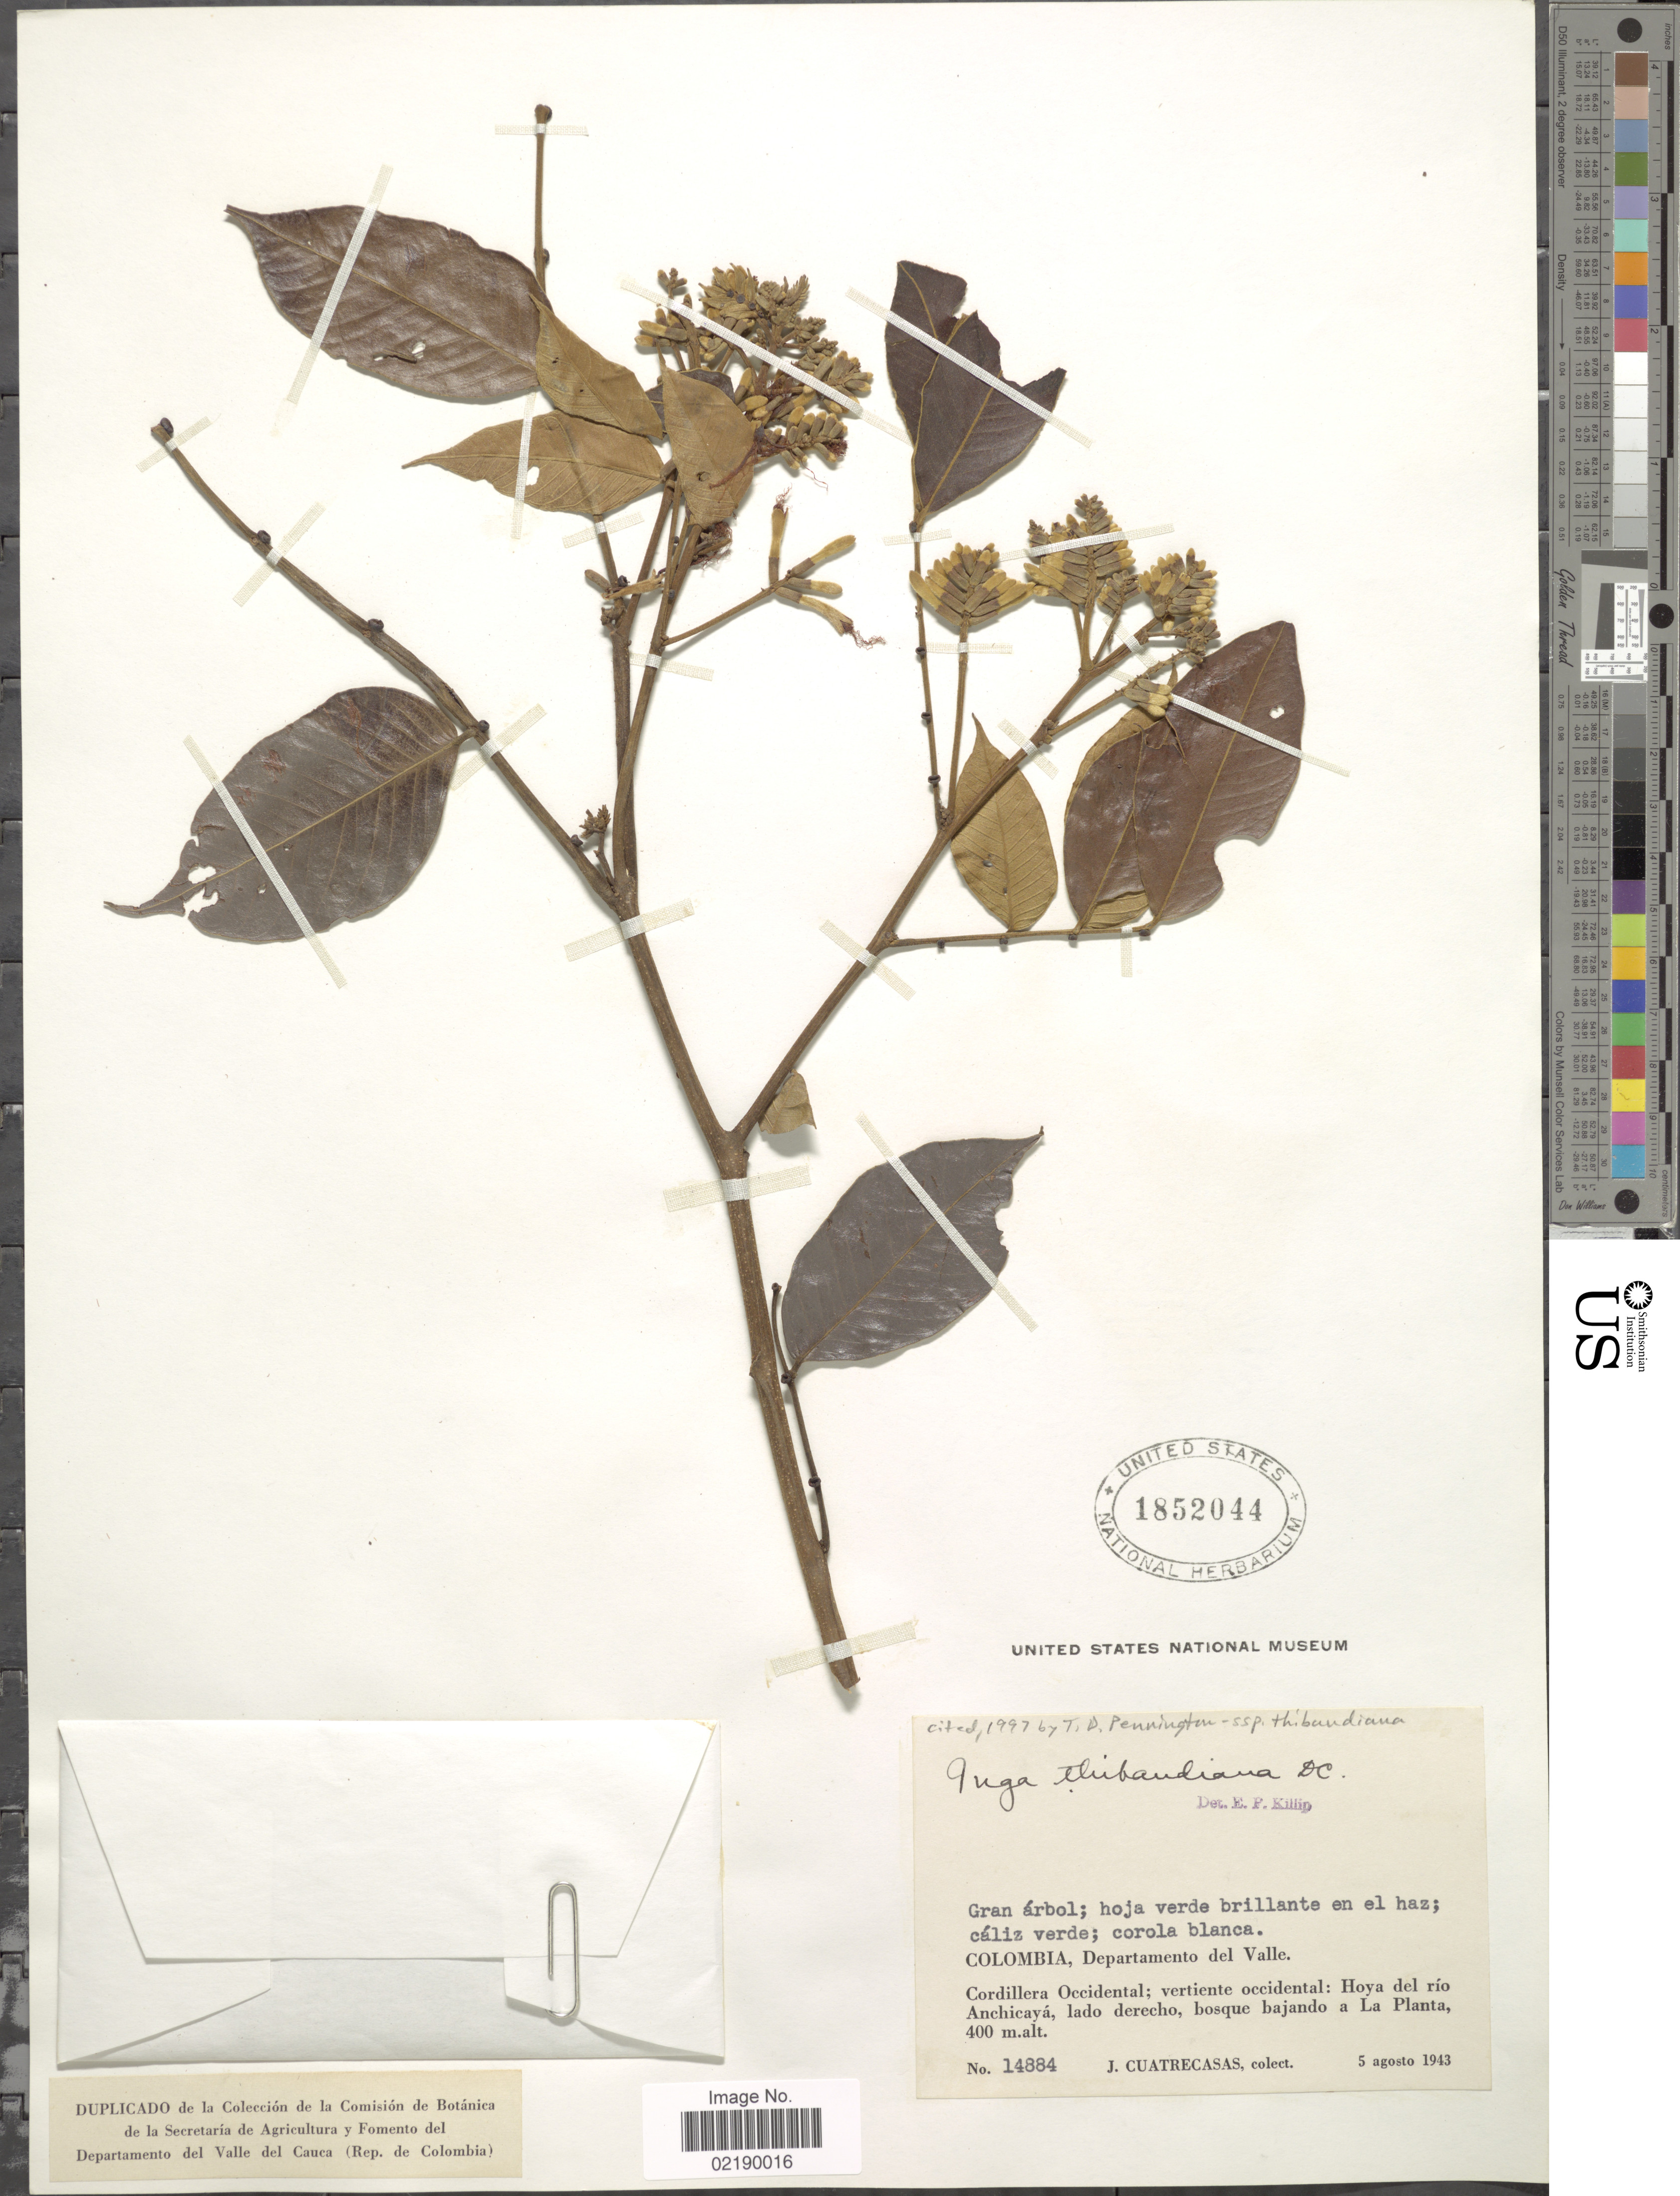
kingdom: Plantae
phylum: Tracheophyta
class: Magnoliopsida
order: Fabales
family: Fabaceae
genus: Inga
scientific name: Inga thibaudiana subsp. thibaudiana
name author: DC.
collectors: J. Cuatrecasas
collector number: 14884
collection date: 1943-08-05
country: Colombia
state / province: Valle del Cauca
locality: Departamento del Valle, Cordillera Occidental; vertiente occidental: Hoya del rio Anchicaya, lado derecho, bosque bajando a La Planta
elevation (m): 400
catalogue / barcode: US 1852044